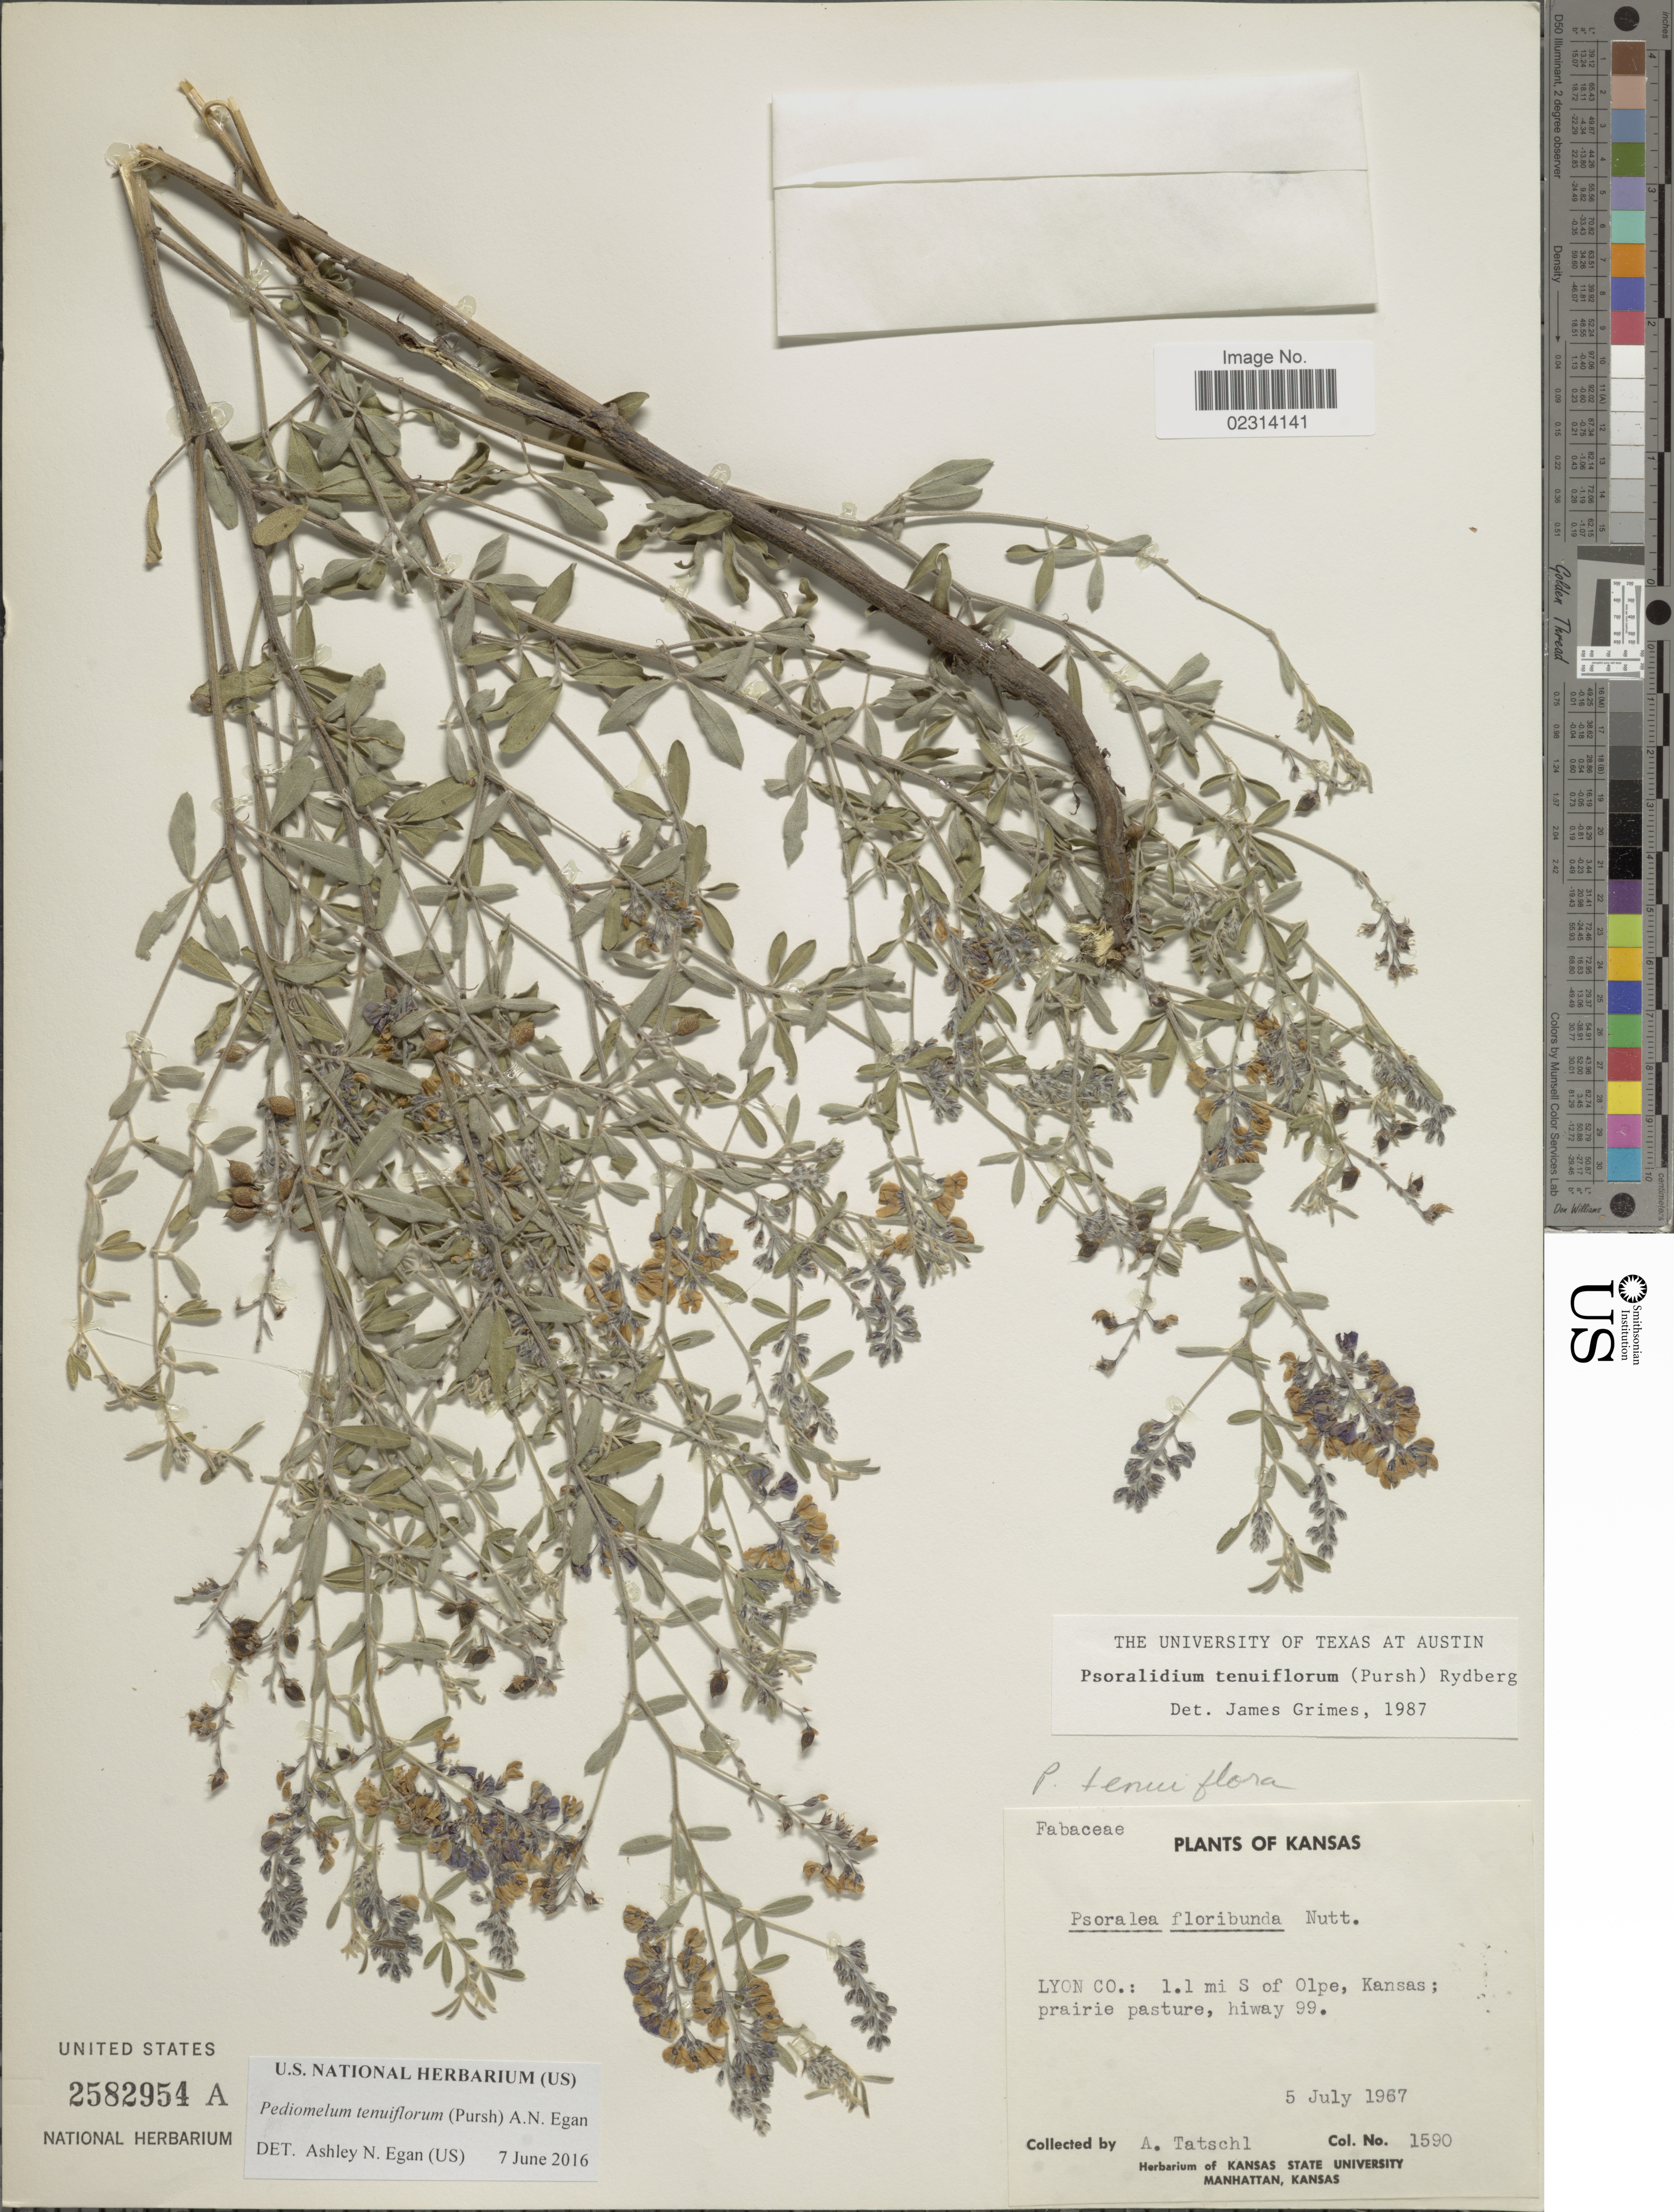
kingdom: Plantae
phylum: Tracheophyta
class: Magnoliopsida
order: Fabales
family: Fabaceae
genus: Psoralidium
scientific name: Psoralidium tenuiflorum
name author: (Pursh) Rydb.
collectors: A. Tatschl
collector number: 1590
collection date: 1967-07-05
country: United States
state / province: Kansas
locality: Lyon Co.: 1.1 mi S of Olpe, hiway 99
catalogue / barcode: US 2582954A